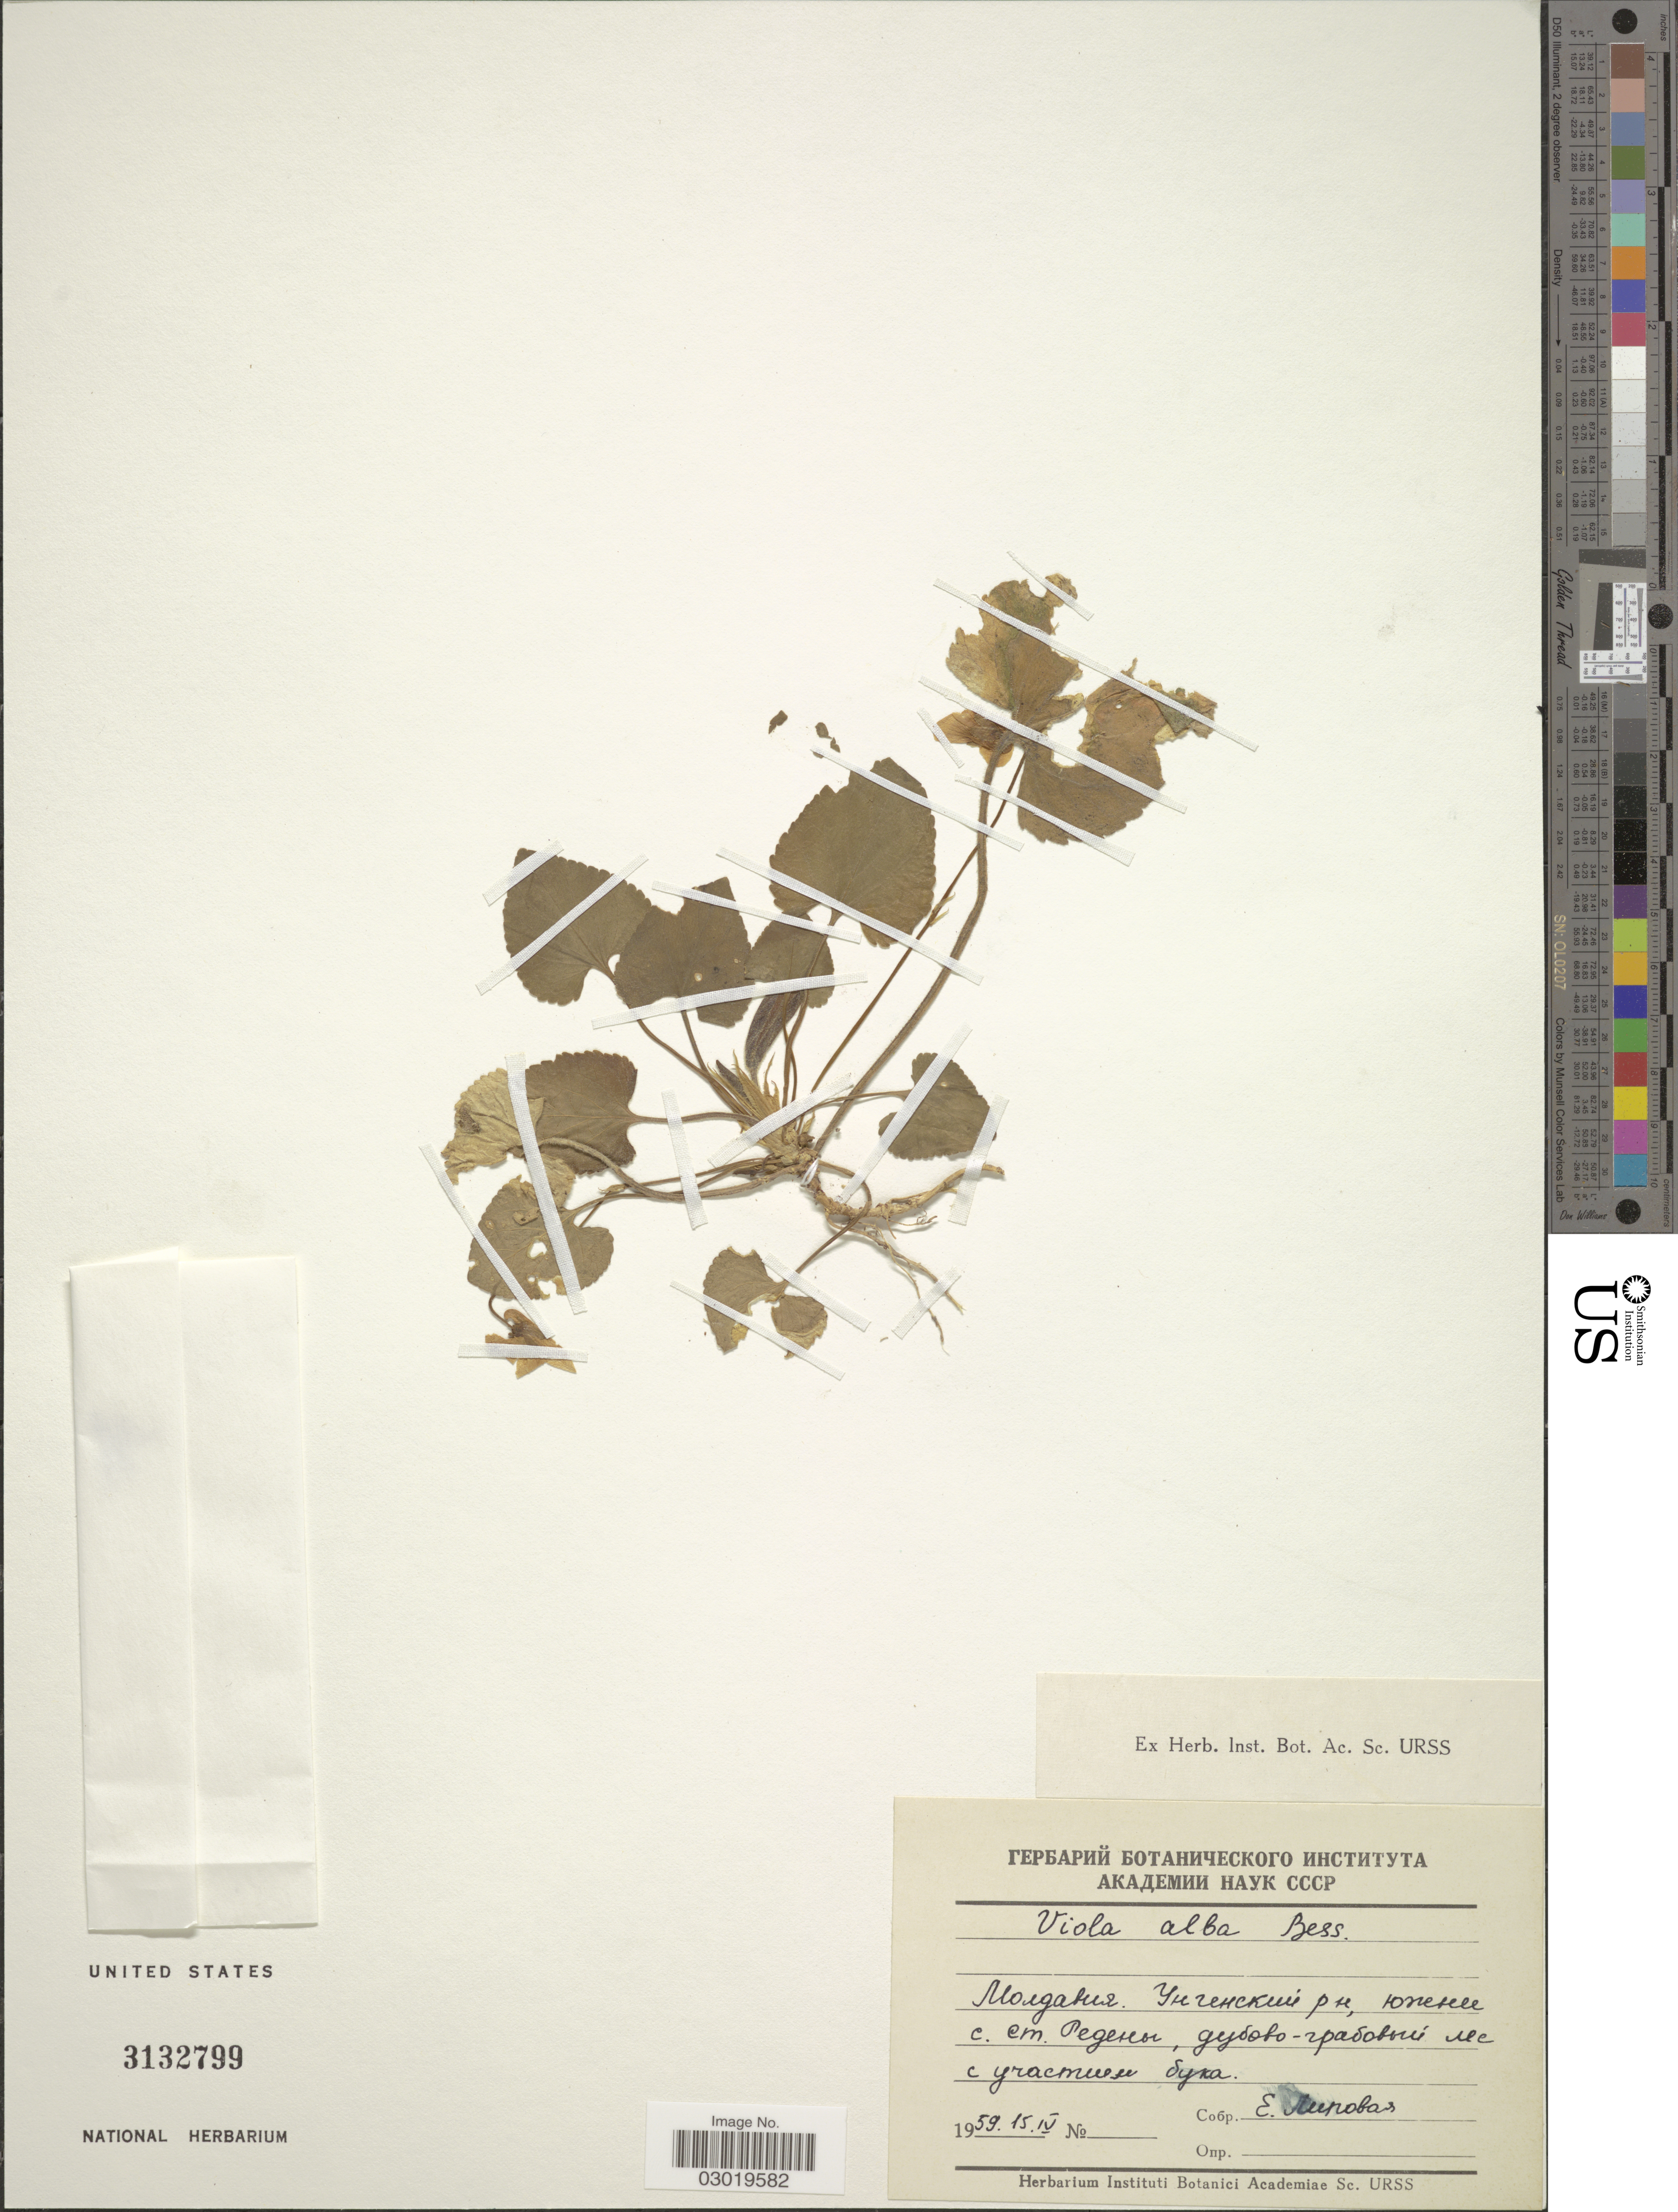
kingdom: Plantae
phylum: Tracheophyta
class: Magnoliopsida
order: Malpighiales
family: Violaceae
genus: Viola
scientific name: Viola alba subsp. sintenisii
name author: Bess.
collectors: E. Lipovaya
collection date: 1959-04-15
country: Moldova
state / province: Ungheni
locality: S of Redeny Station.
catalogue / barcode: US 3132799